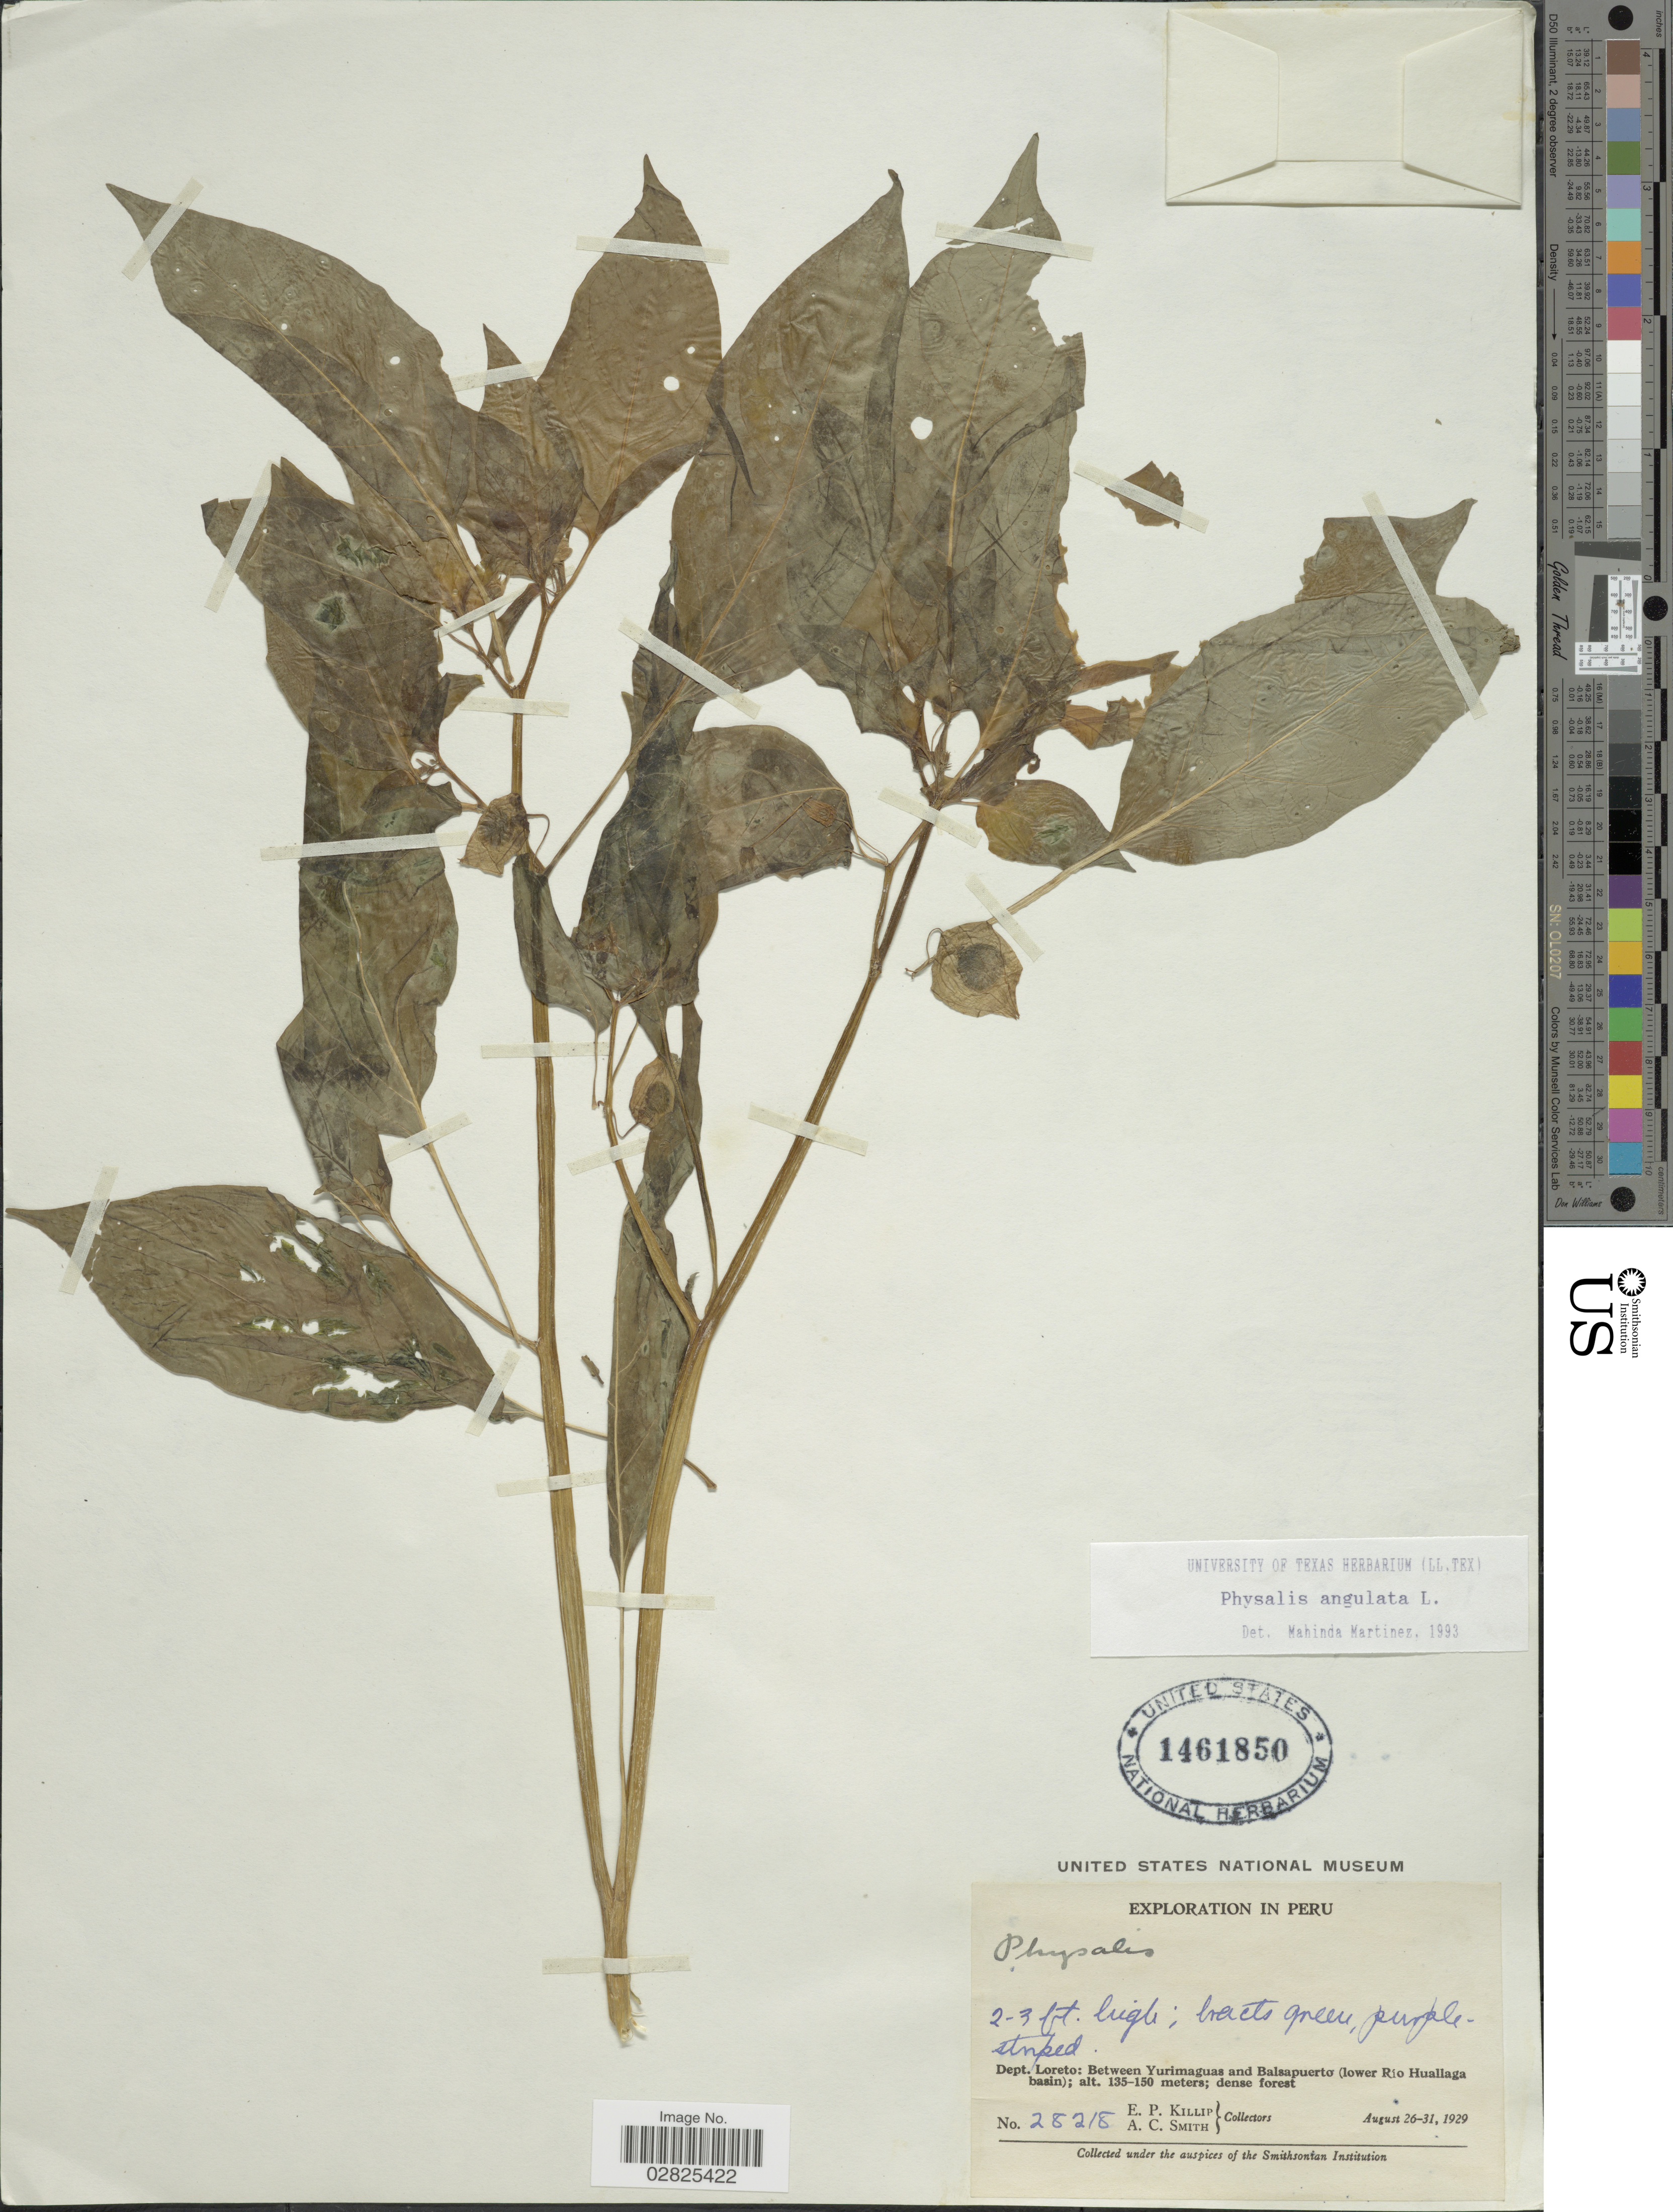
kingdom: Plantae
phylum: Tracheophyta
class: Magnoliopsida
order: Solanales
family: Solanaceae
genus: Physalis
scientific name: Physalis angulata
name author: L.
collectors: E. P. Killip & A. C. Smith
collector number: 28218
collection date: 1929-08-26/1929-08-31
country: Peru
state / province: Loreto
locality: Dept. Loreto: Between Yurimaguas and Balsapuerto (lower Rio Huallaga basin).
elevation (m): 135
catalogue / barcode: US 1461850